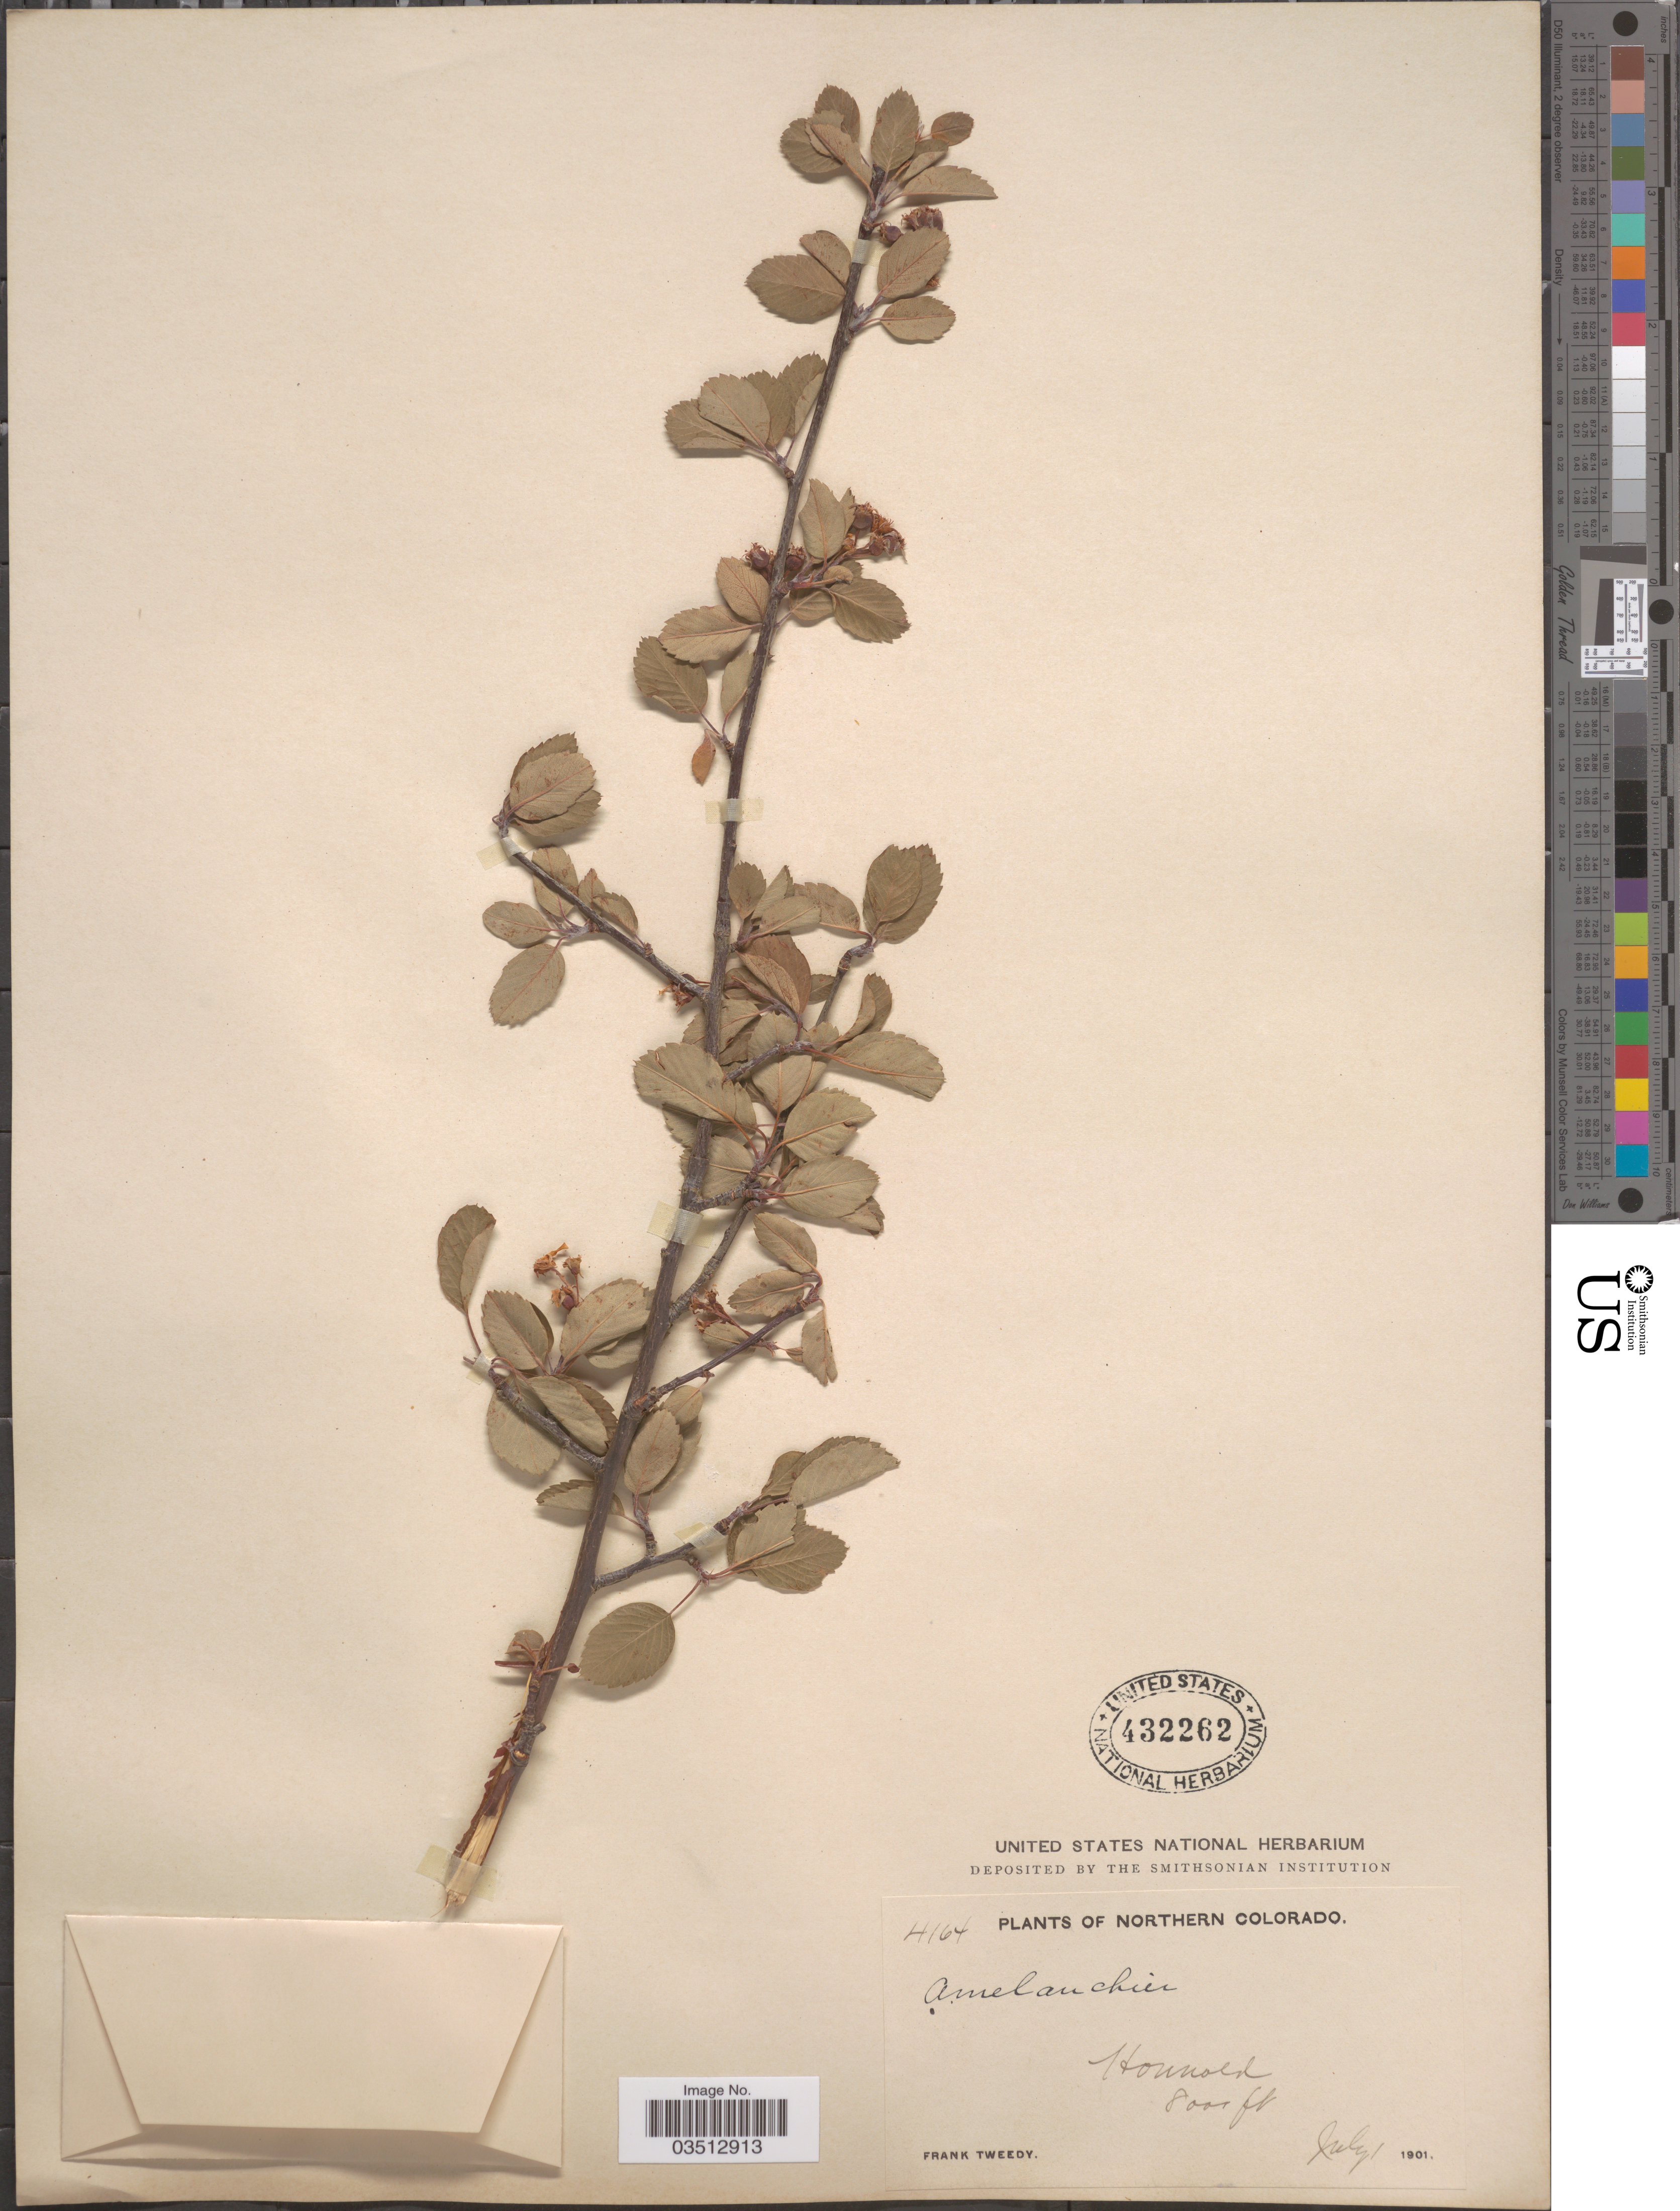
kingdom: Plantae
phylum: Tracheophyta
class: Magnoliopsida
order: Rosales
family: Rosaceae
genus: Amelanchier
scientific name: Amelanchier sp.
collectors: F. Tweedy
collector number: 4164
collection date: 1901-07-01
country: United States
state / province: Colorado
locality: Northern Colorado. Honnold.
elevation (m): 2438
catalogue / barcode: US 432262